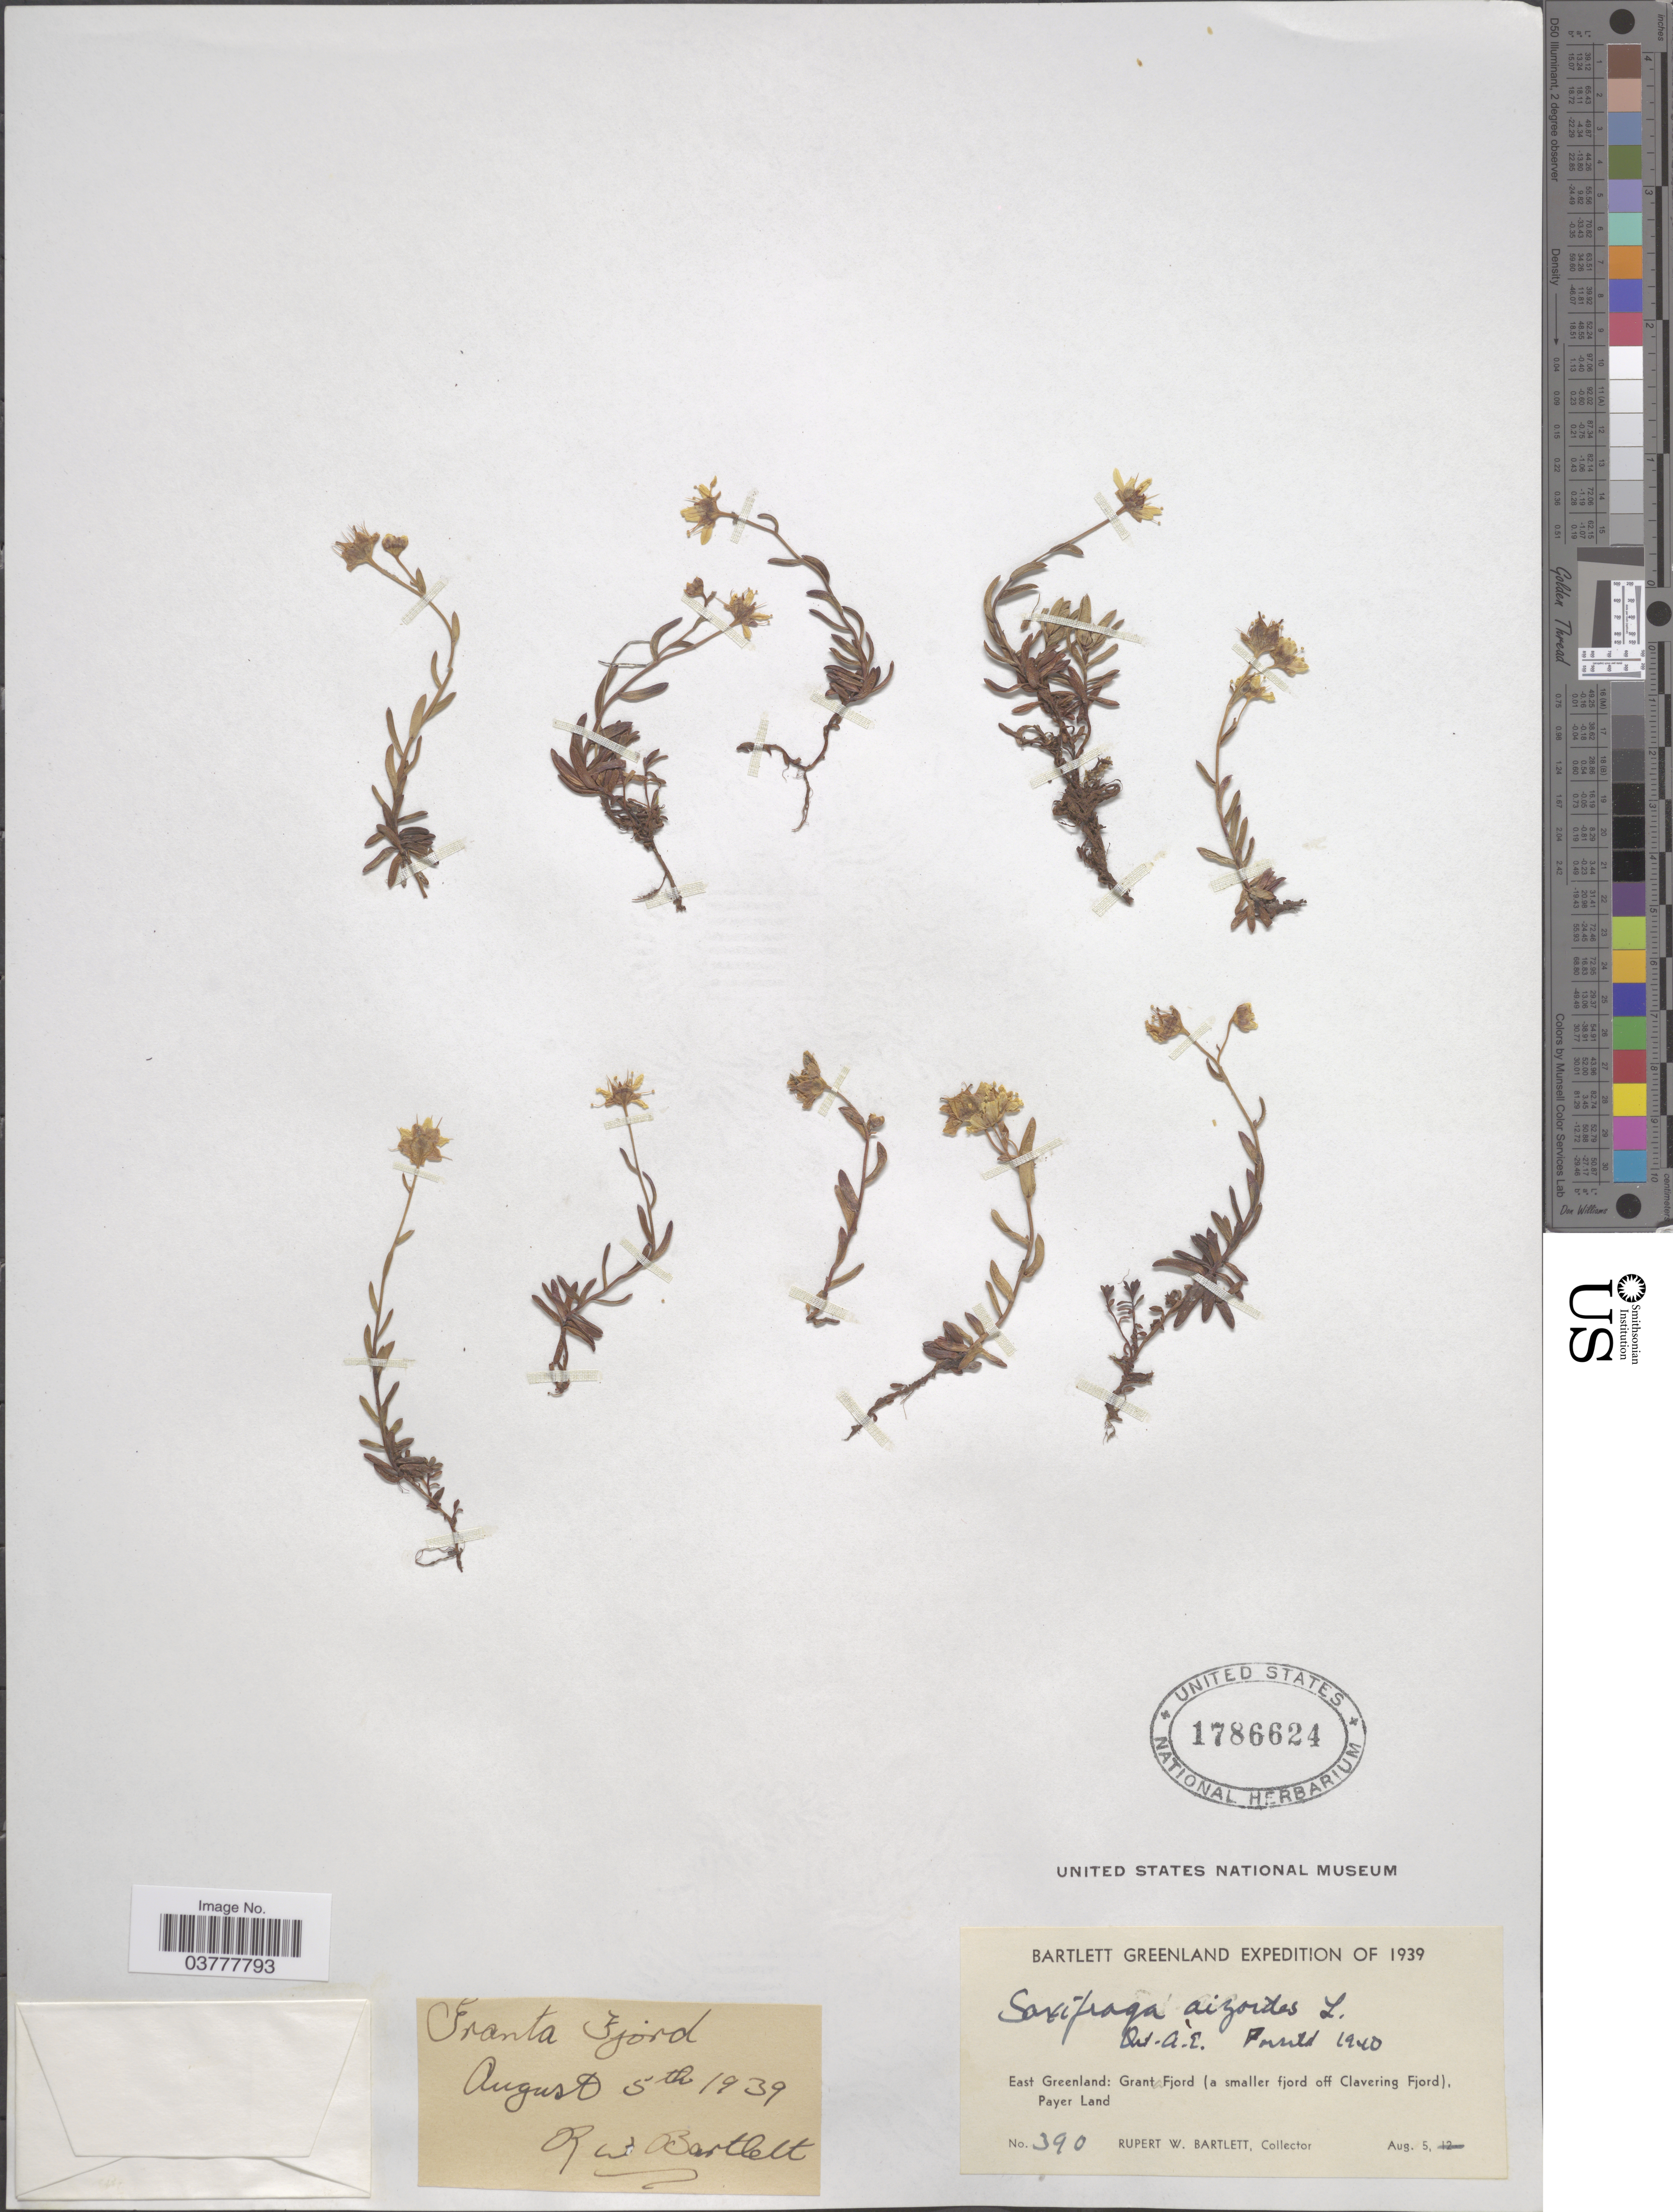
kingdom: Plantae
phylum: Tracheophyta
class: Magnoliopsida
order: Saxifragales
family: Saxifragaceae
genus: Saxifraga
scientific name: Saxifraga aizoides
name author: L.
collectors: R. W. Bartlett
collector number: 390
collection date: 1939-08-05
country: Greenland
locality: East Greenland: Grant Fjord ( a smaller fjord off Clavering Fjord), Payer Land.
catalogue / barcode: US 1786624